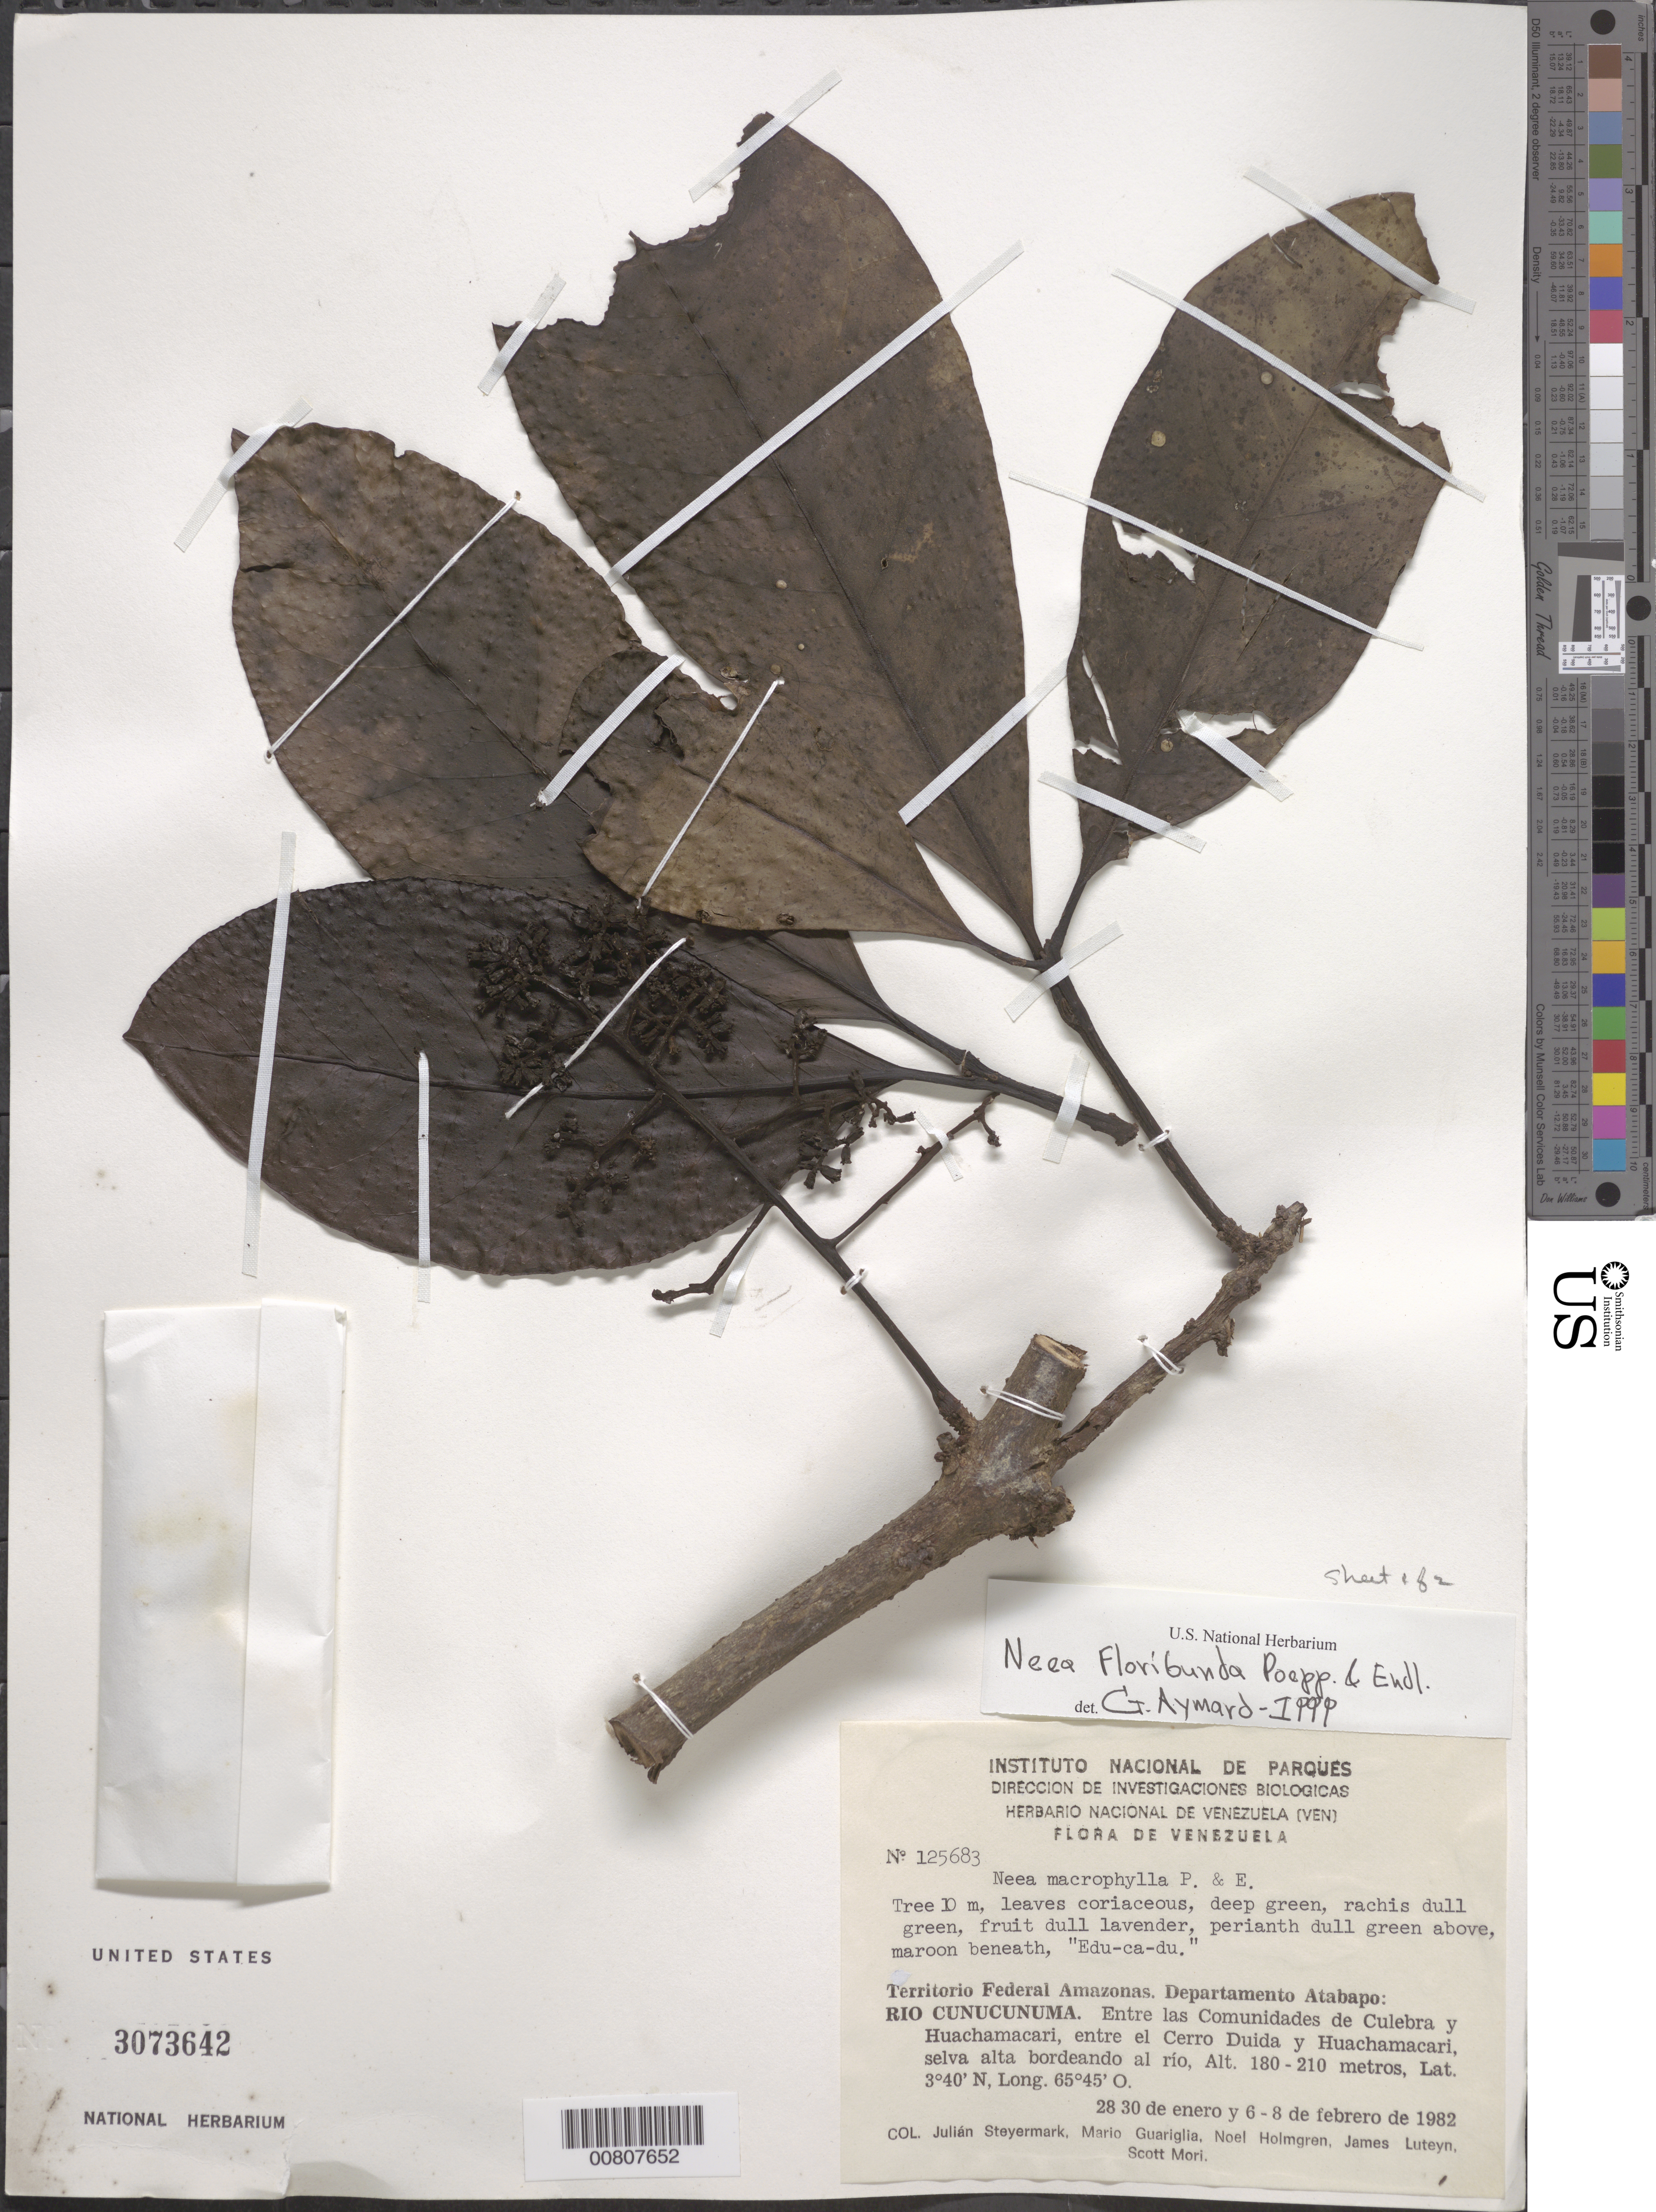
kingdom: Plantae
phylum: Tracheophyta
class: Magnoliopsida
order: Caryophyllales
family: Nyctaginaceae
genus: Neea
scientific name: Neea floribunda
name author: Poepp. & Endl.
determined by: Aymard C., G. A., (PORT), Univ. Nac. Exp. de los Llanos Ezequiel Zamora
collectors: J. Steyermark, M. Guariglia P., N. H. Holmgren, J. L. Luteyn & S. Mori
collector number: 125683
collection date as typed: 28-Jan-82 to 8-Feb-82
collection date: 1982-01-28/1982-02-08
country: Venezuela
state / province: Amazonas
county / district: Atabapo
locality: Río Cunucunuma, entre las Communidades de Culebra y Huachamacari, entre el Cerro Duida y Huachamacari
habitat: High forest along river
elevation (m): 180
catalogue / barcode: US 3073642